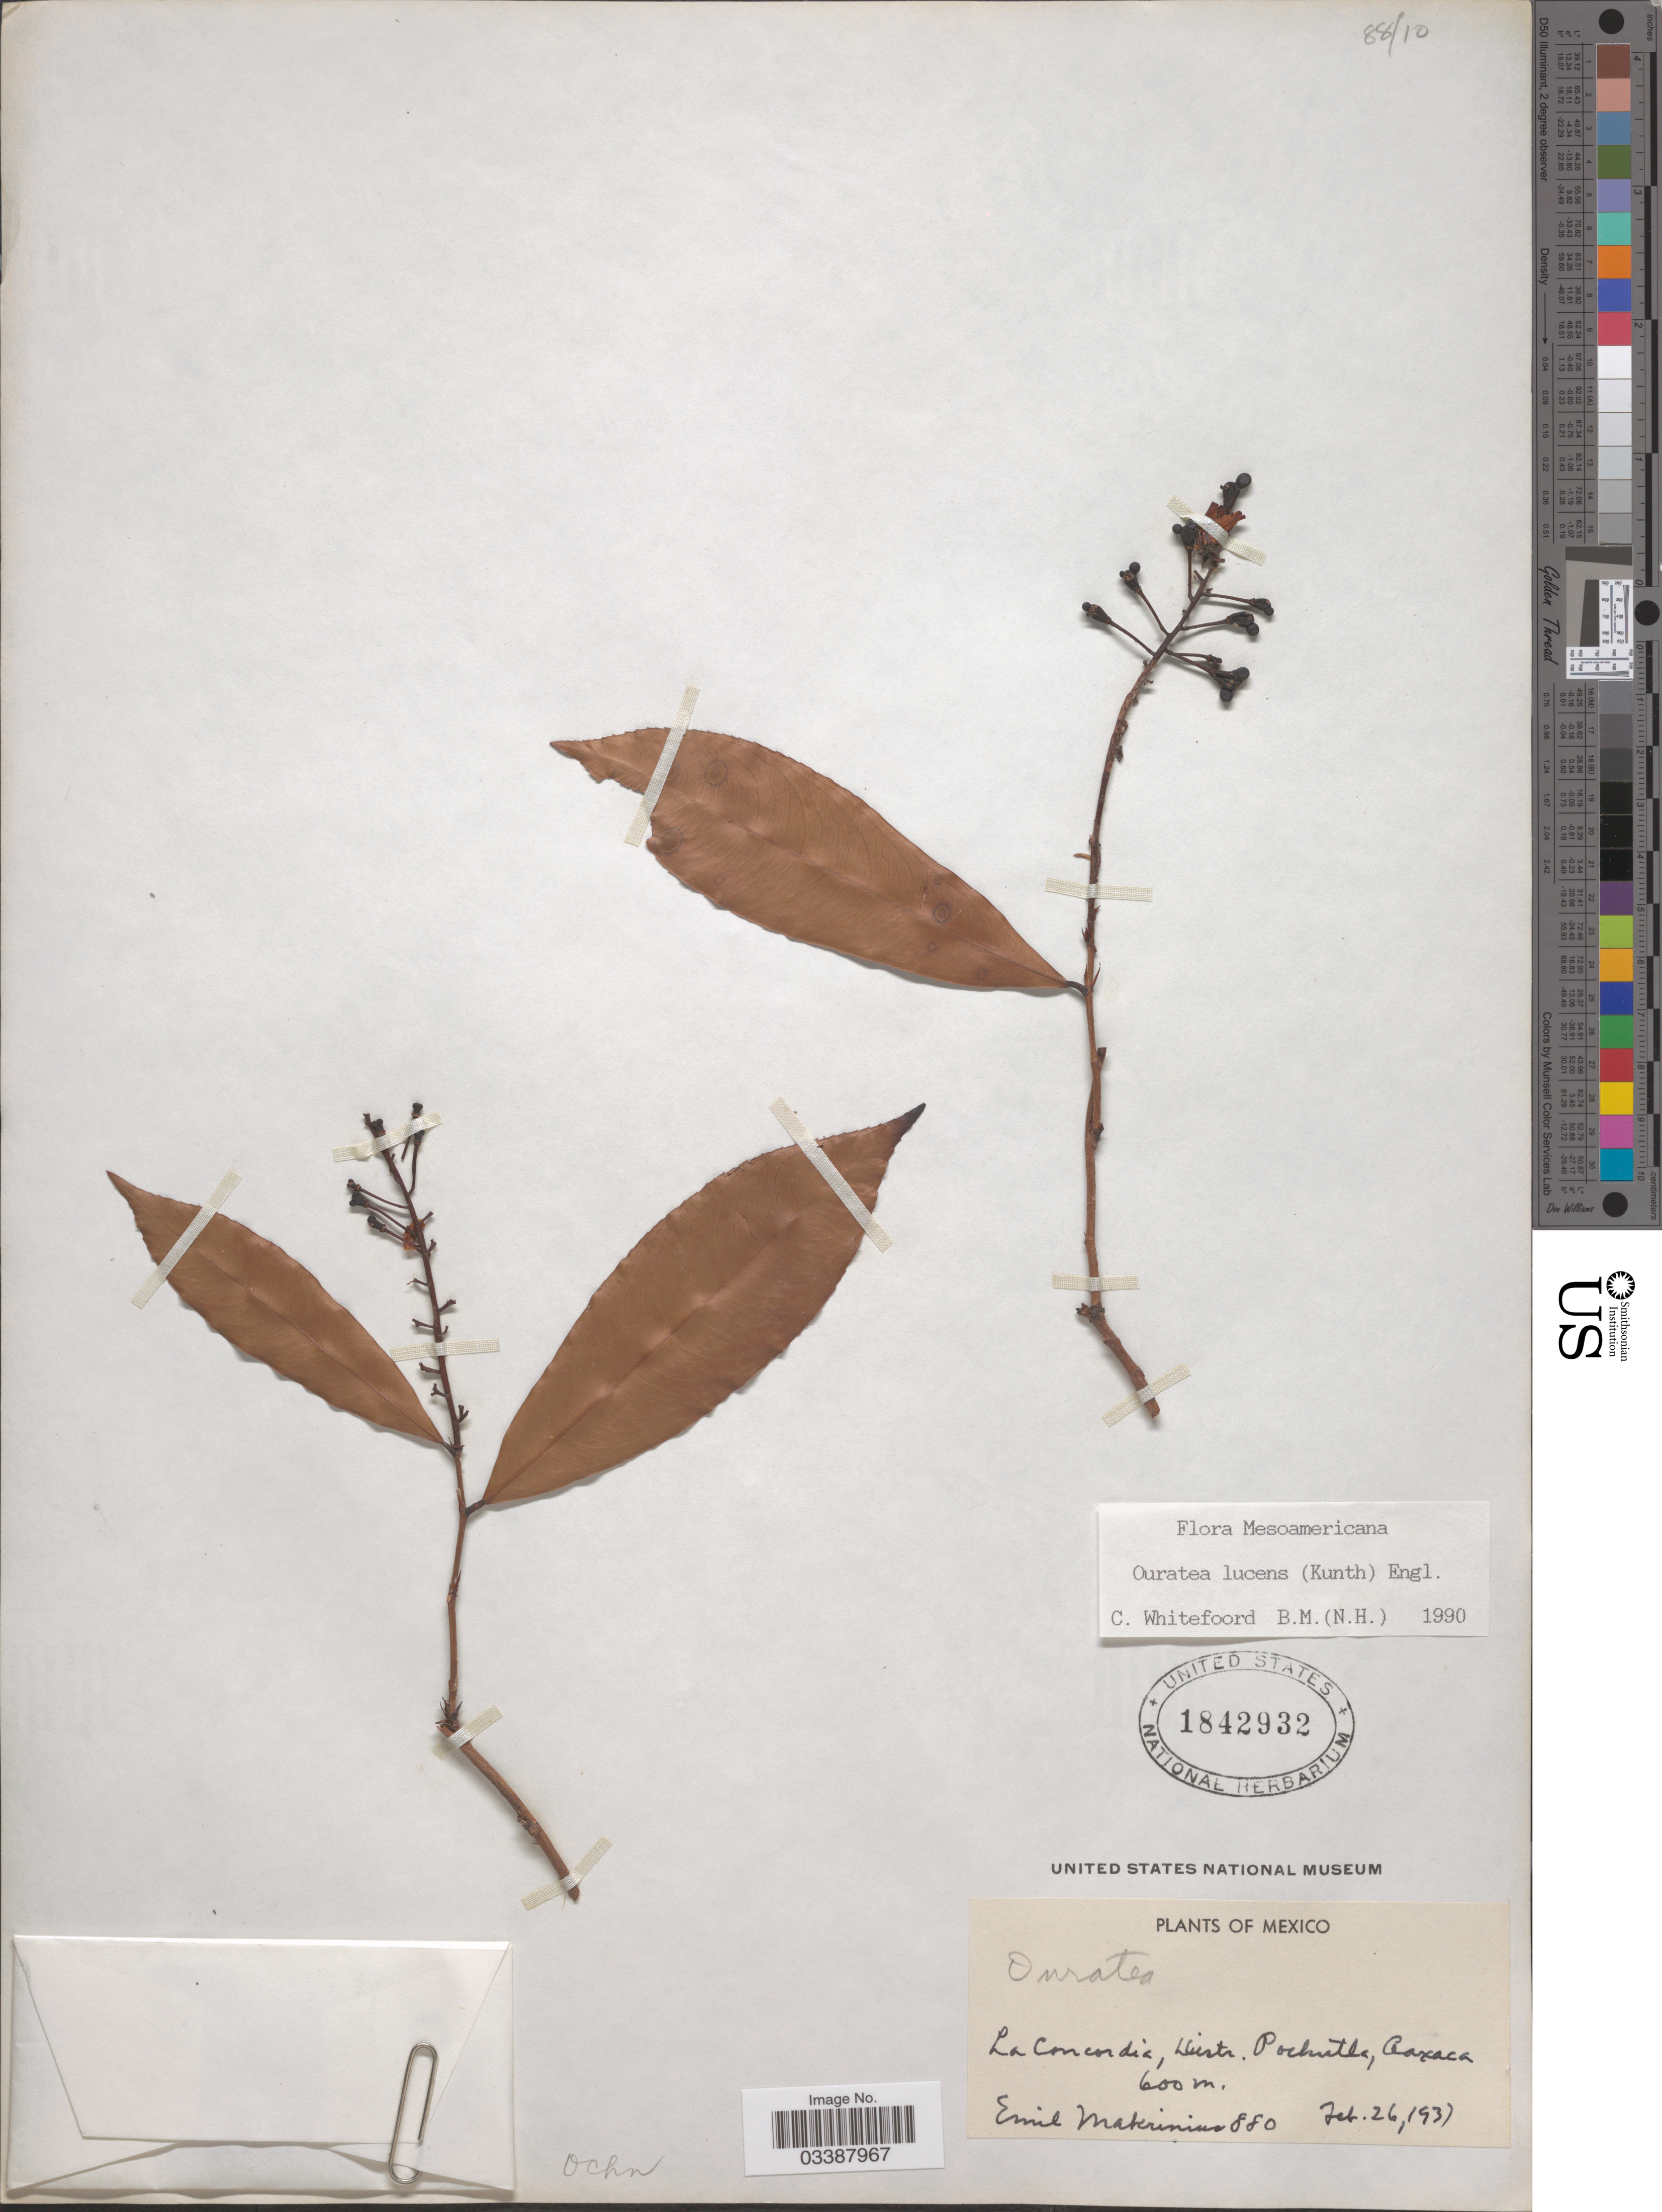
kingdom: Plantae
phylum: Tracheophyta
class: Magnoliopsida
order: Malpighiales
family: Ochnaceae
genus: Ouratea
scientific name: Ouratea lucens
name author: (Kunth) Engl.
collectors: E. Makrinius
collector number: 880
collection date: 1937-02-26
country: Mexico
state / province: Oaxaca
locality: La Concordia, Distr. Pochutla.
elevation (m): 600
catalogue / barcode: US 1842932